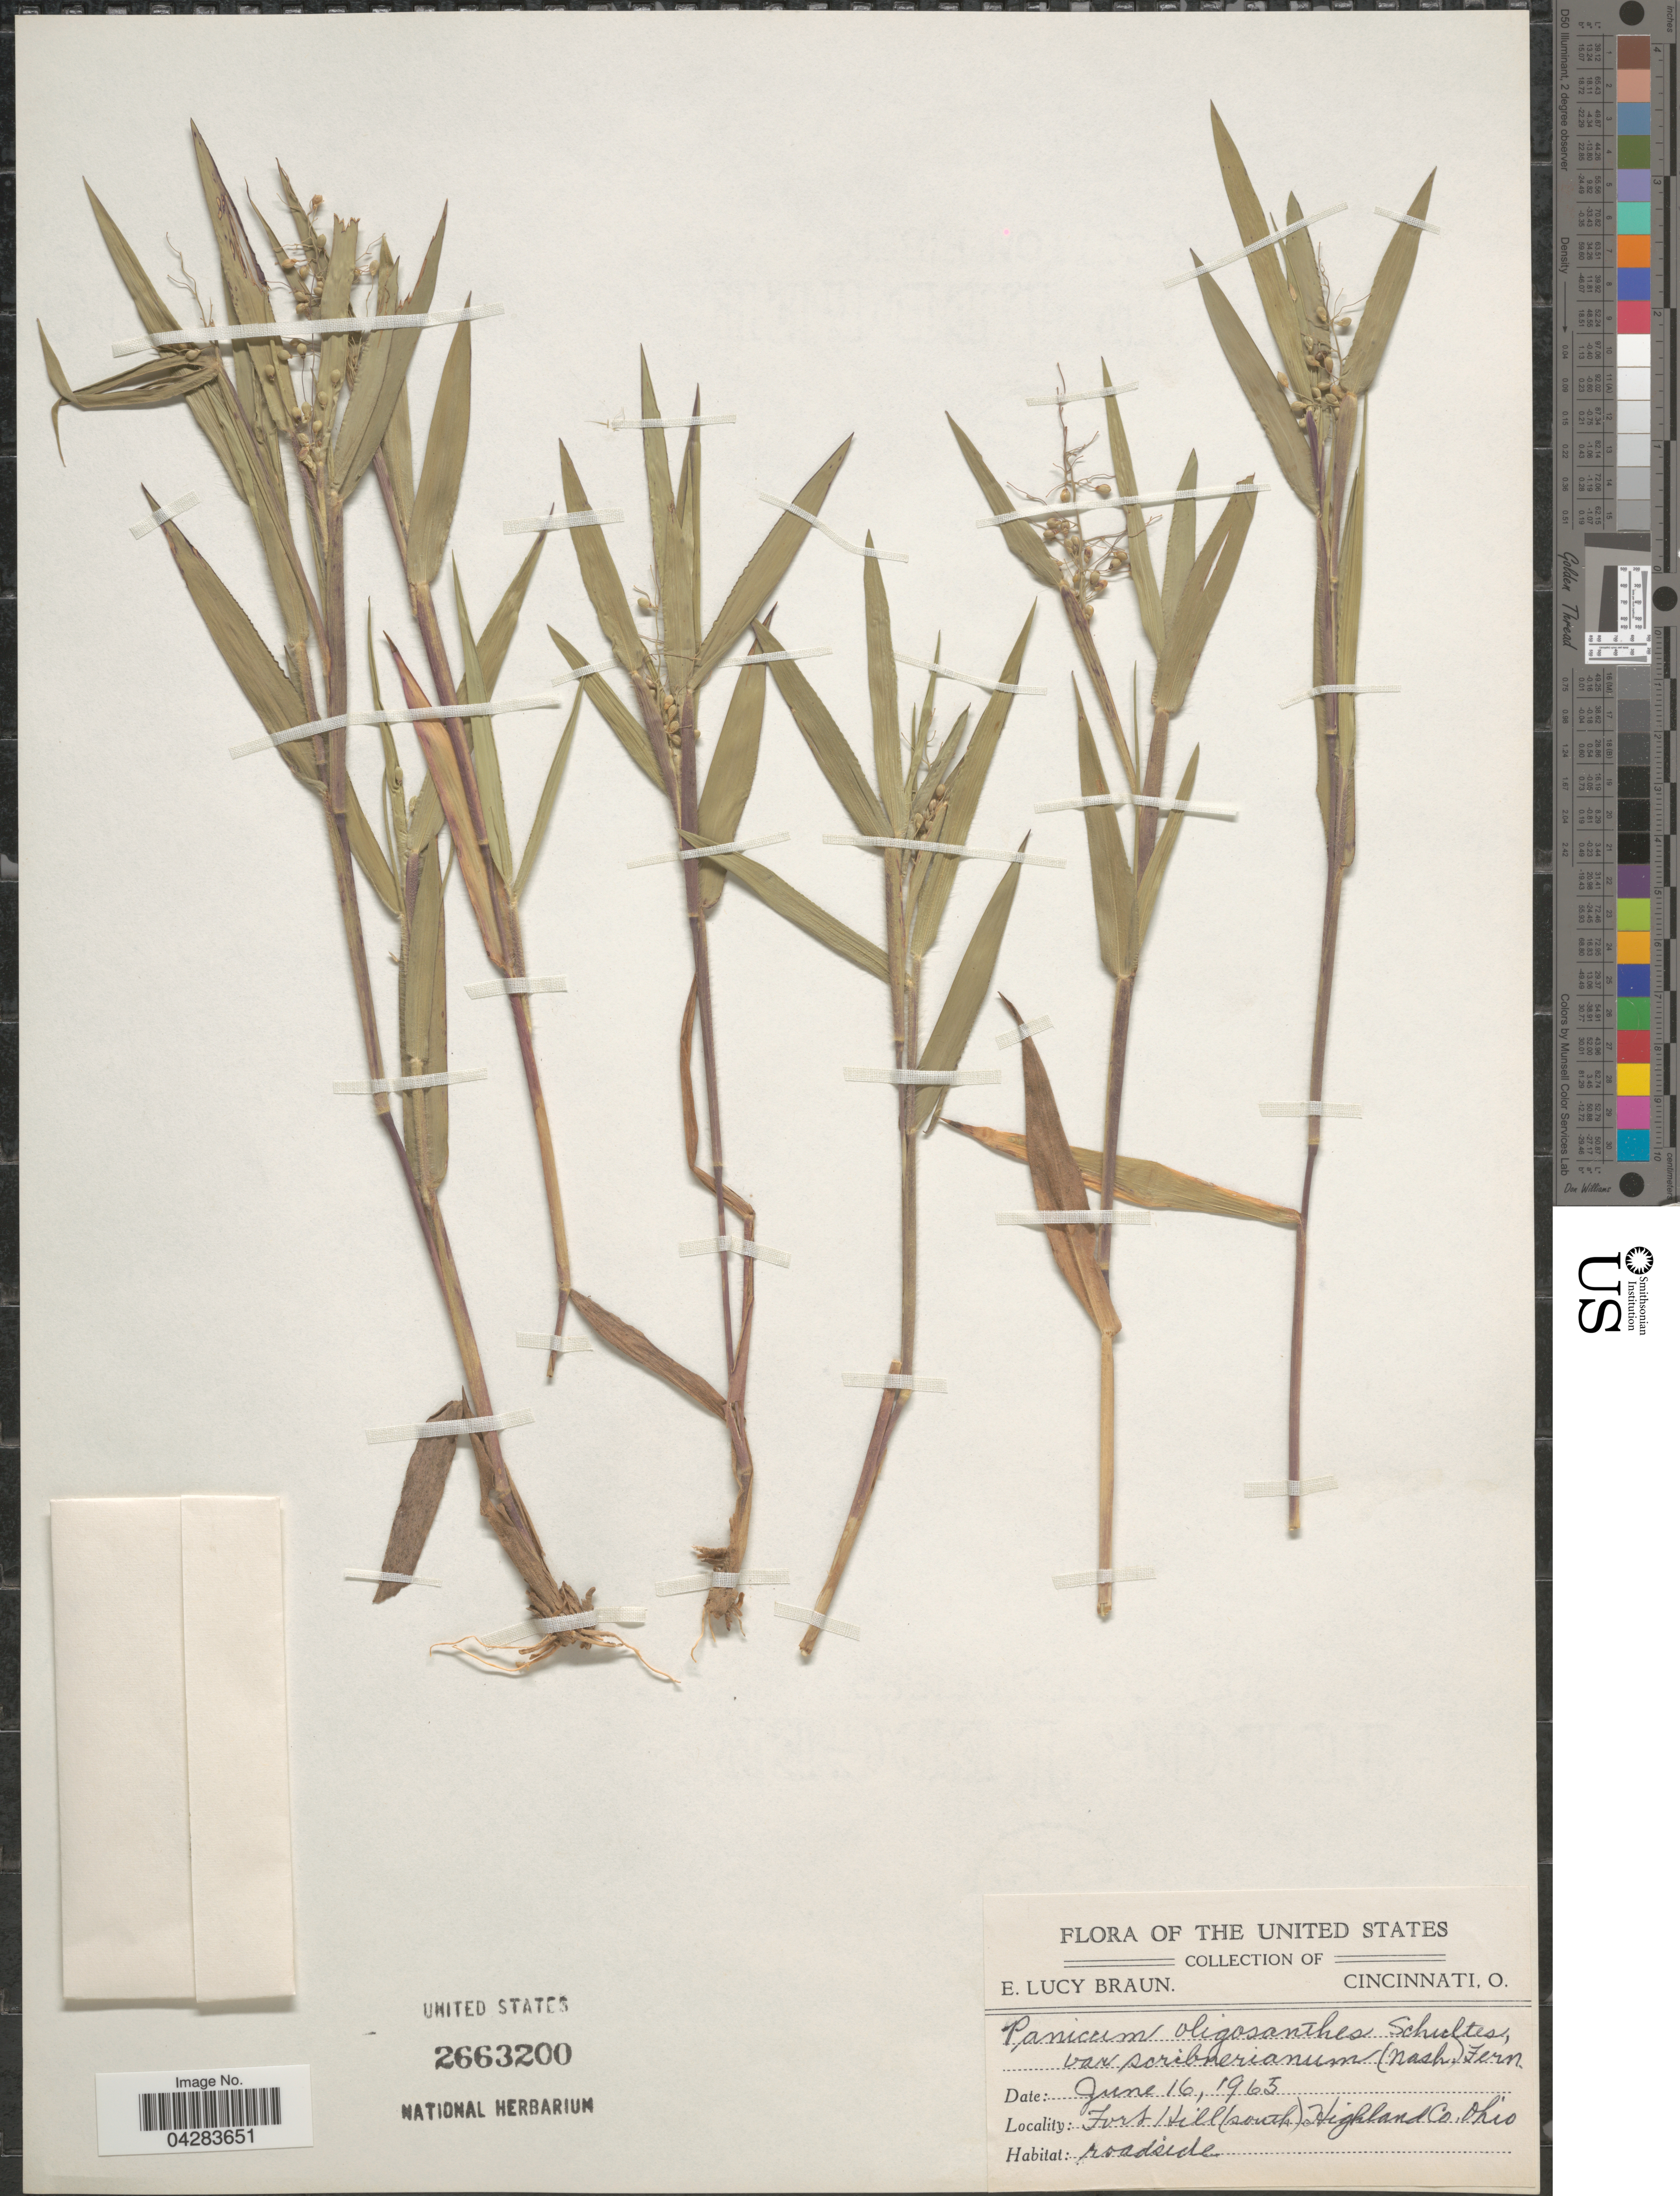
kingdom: Plantae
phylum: Tracheophyta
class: Liliopsida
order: Poales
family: Poaceae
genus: Dichanthelium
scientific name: Dichanthelium oligosanthes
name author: (Schult.) Gould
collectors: E. L. Braun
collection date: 1965-06-16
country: United States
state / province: Ohio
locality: Fort Hill (south). Highland Co.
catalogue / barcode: US 2663200